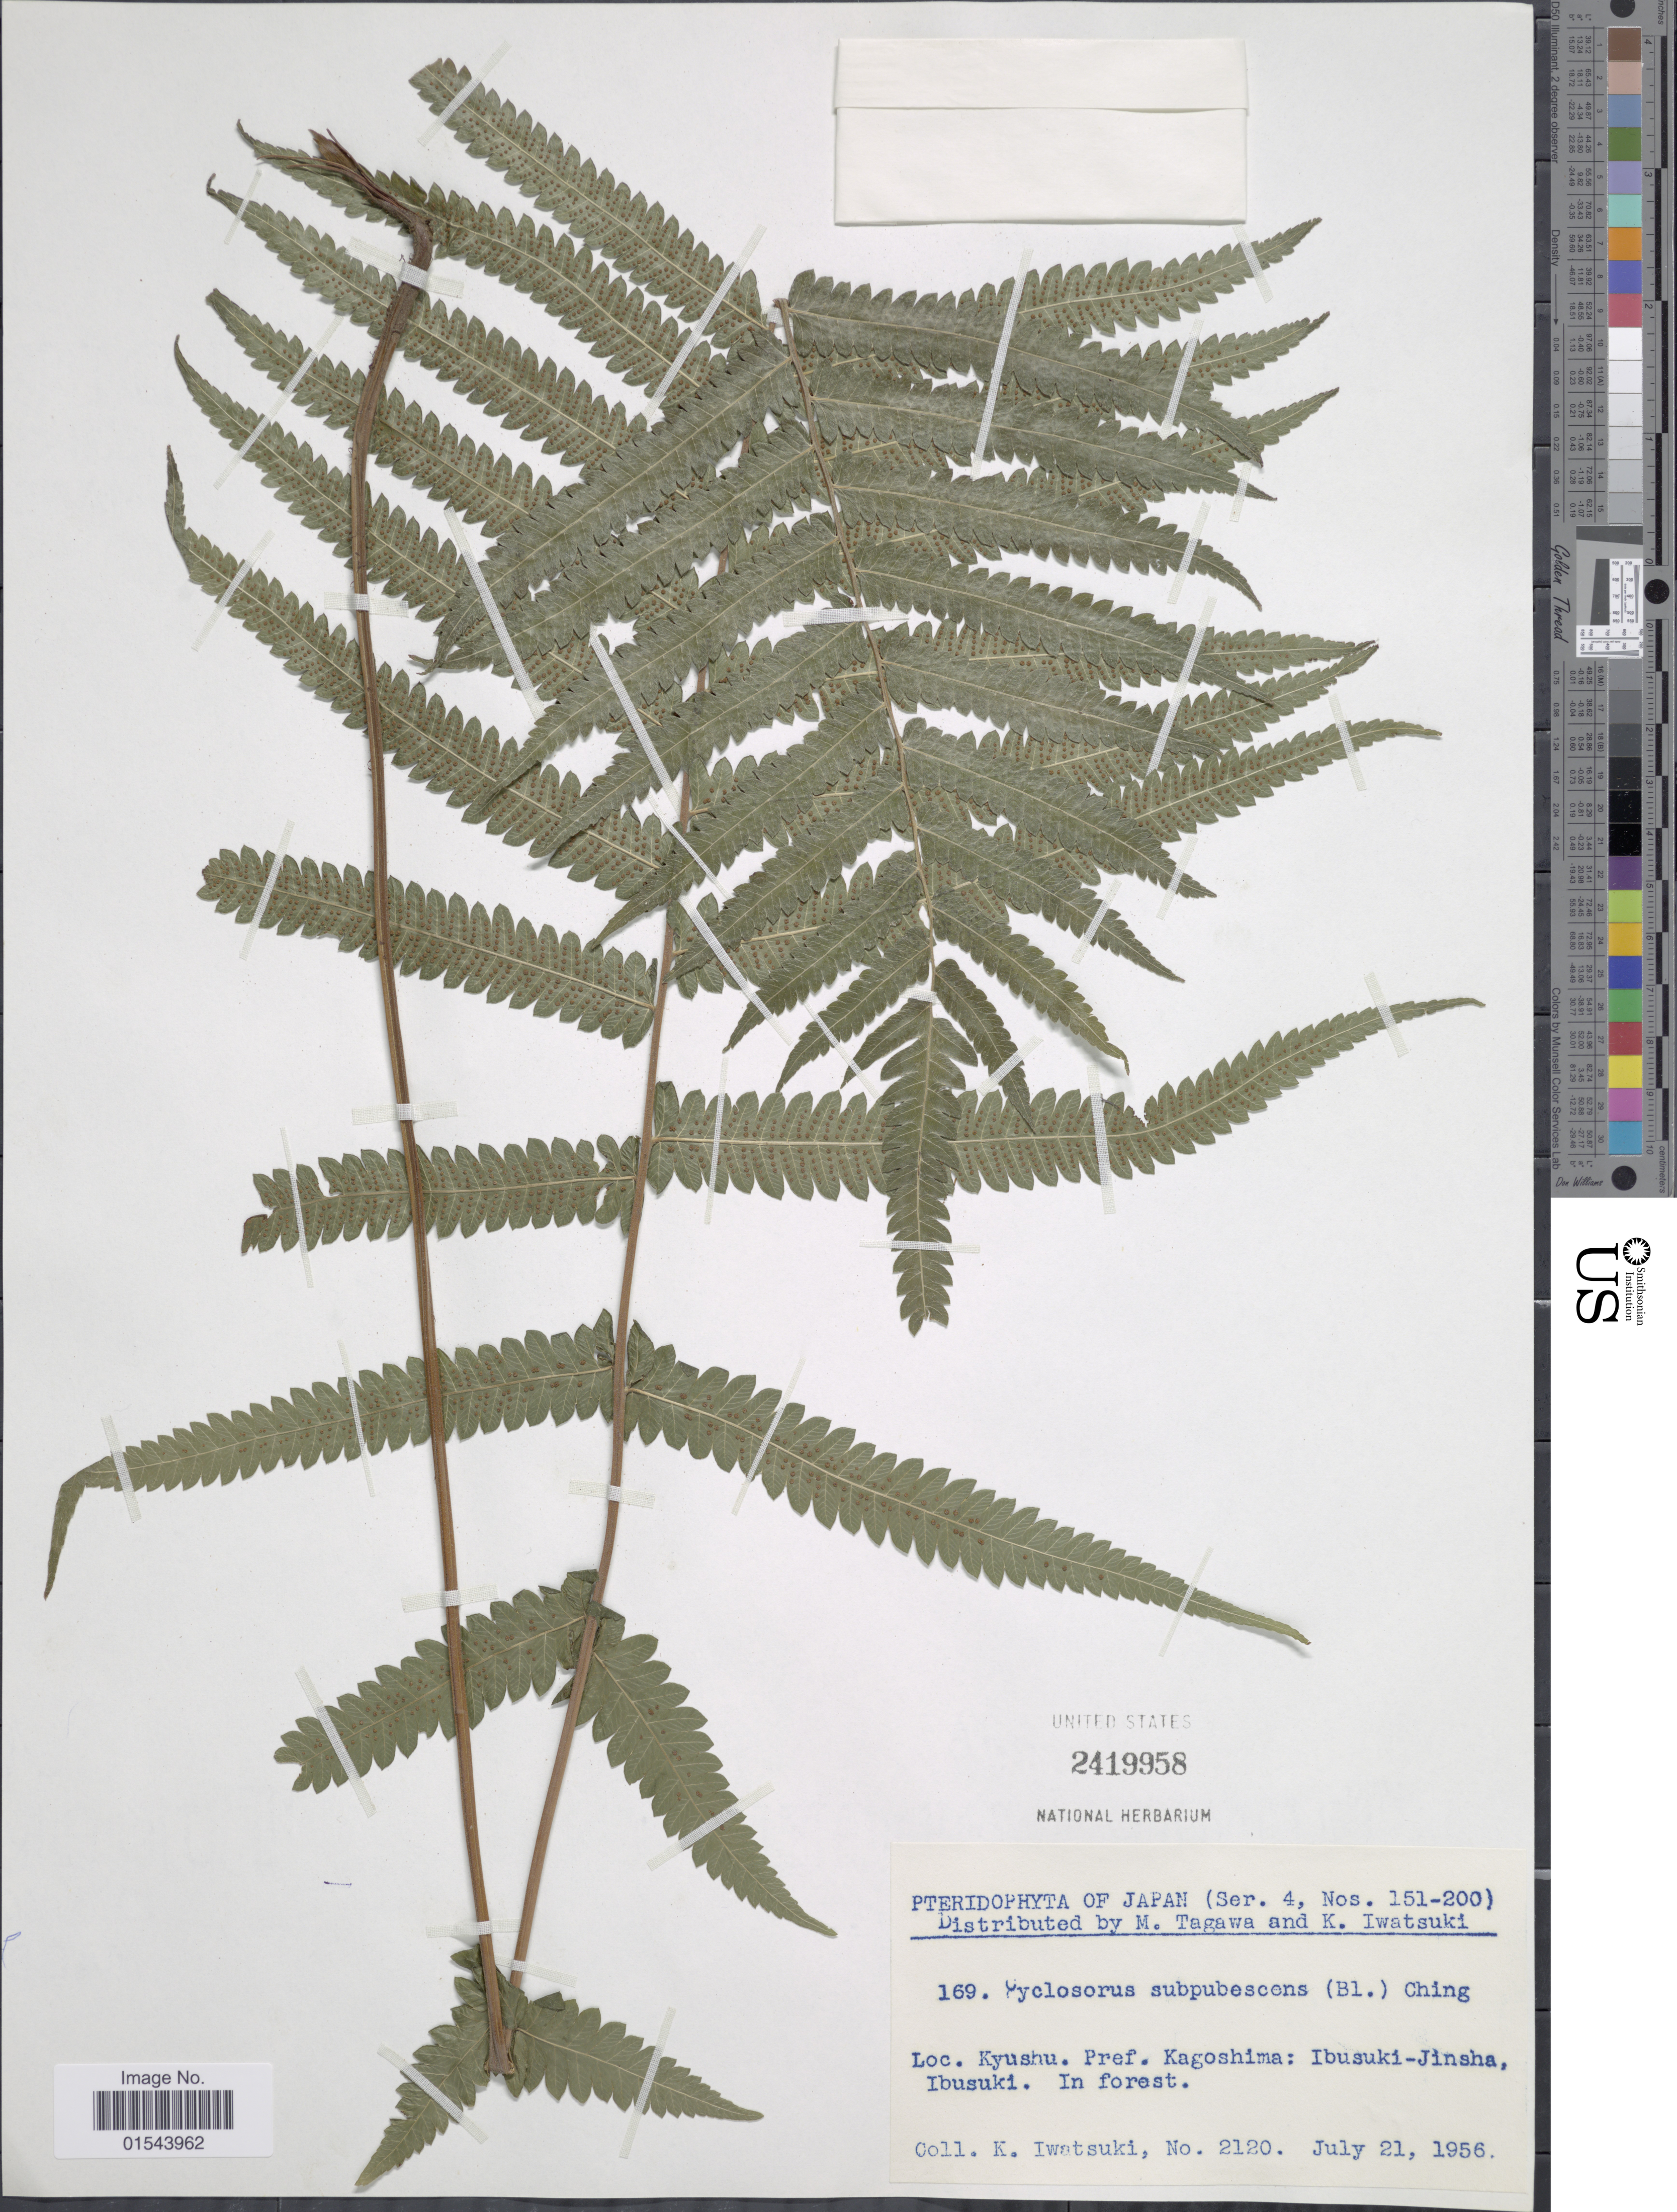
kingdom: Plantae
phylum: Tracheophyta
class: Polypodiopsida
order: Polypodiales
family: Thelypteridaceae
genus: Christella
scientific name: Christella subpubescens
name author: (Blume) Holttum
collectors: K. Iwatsuki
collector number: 2120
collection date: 1956-07-21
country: Japan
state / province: Kagosima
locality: Kyushu Pref Kagoshima: Ibusuki-Jinsha, Ibusuki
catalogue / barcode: US 2419958